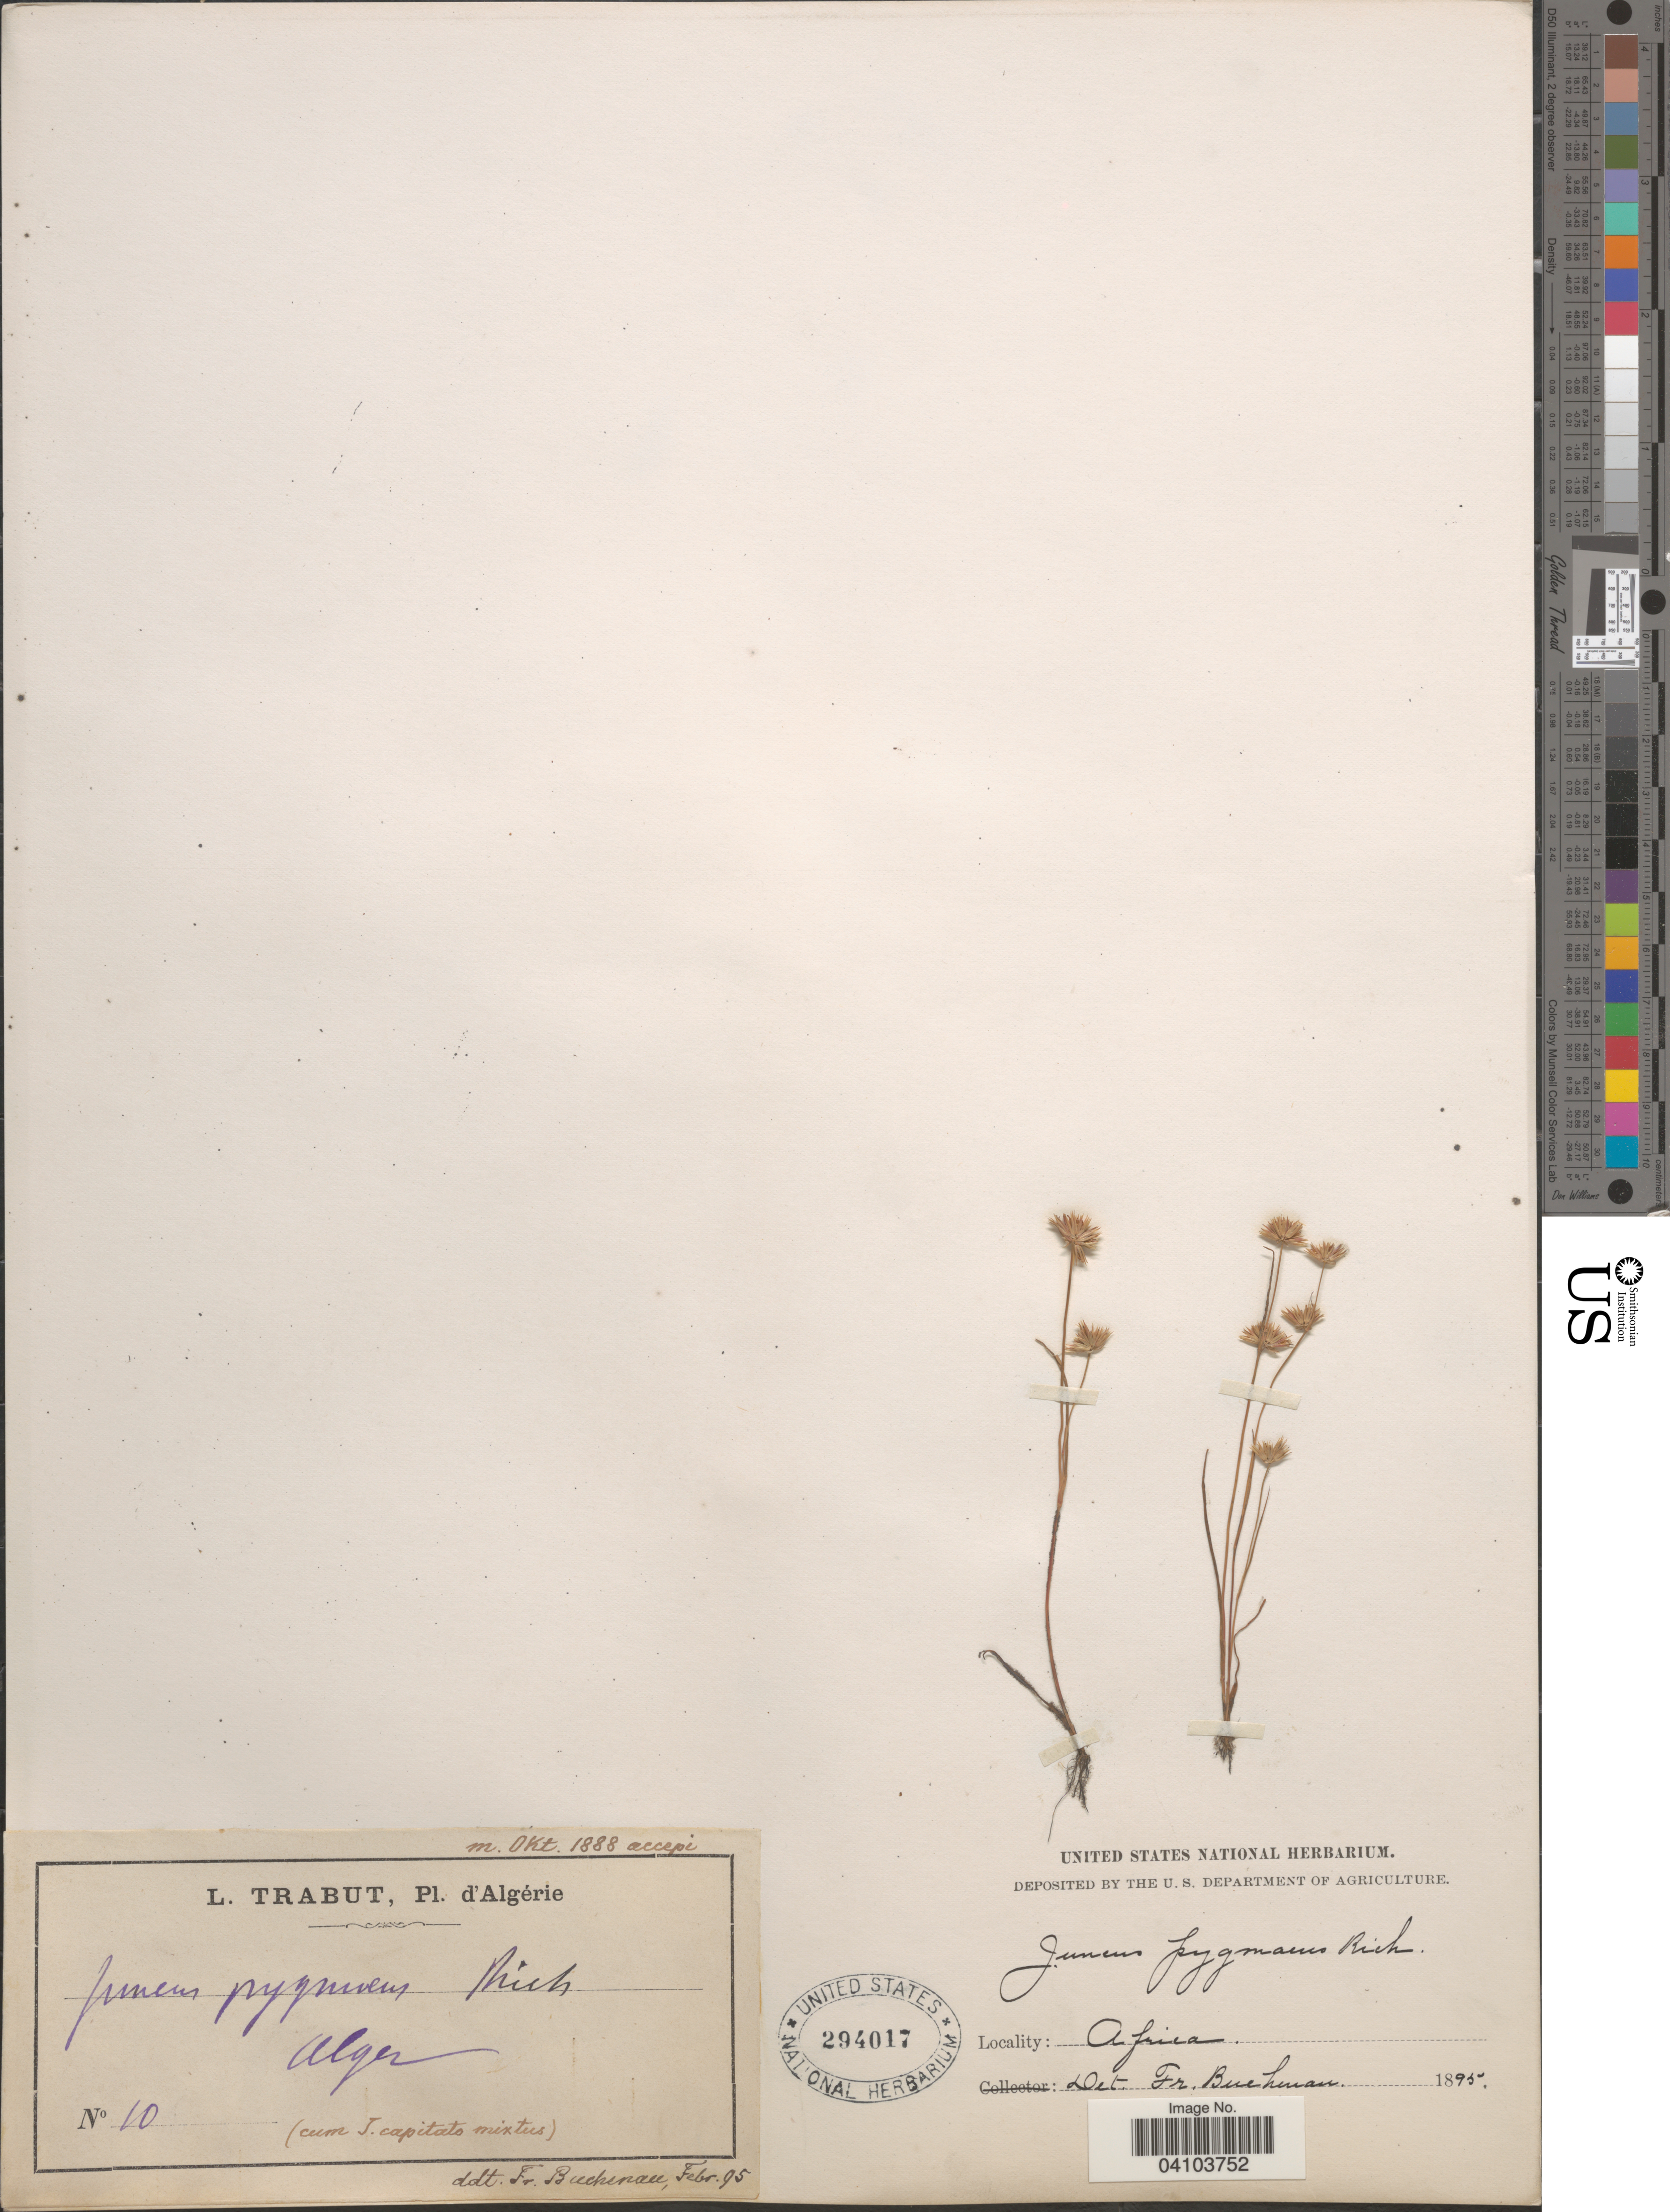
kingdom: Plantae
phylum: Tracheophyta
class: Liliopsida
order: Poales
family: Juncaceae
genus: Juncus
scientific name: Juncus pygmaeus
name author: Rich. ex Thuill.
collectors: L. Trabut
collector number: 10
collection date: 1895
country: Algeria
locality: Alger.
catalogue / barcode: US 294017